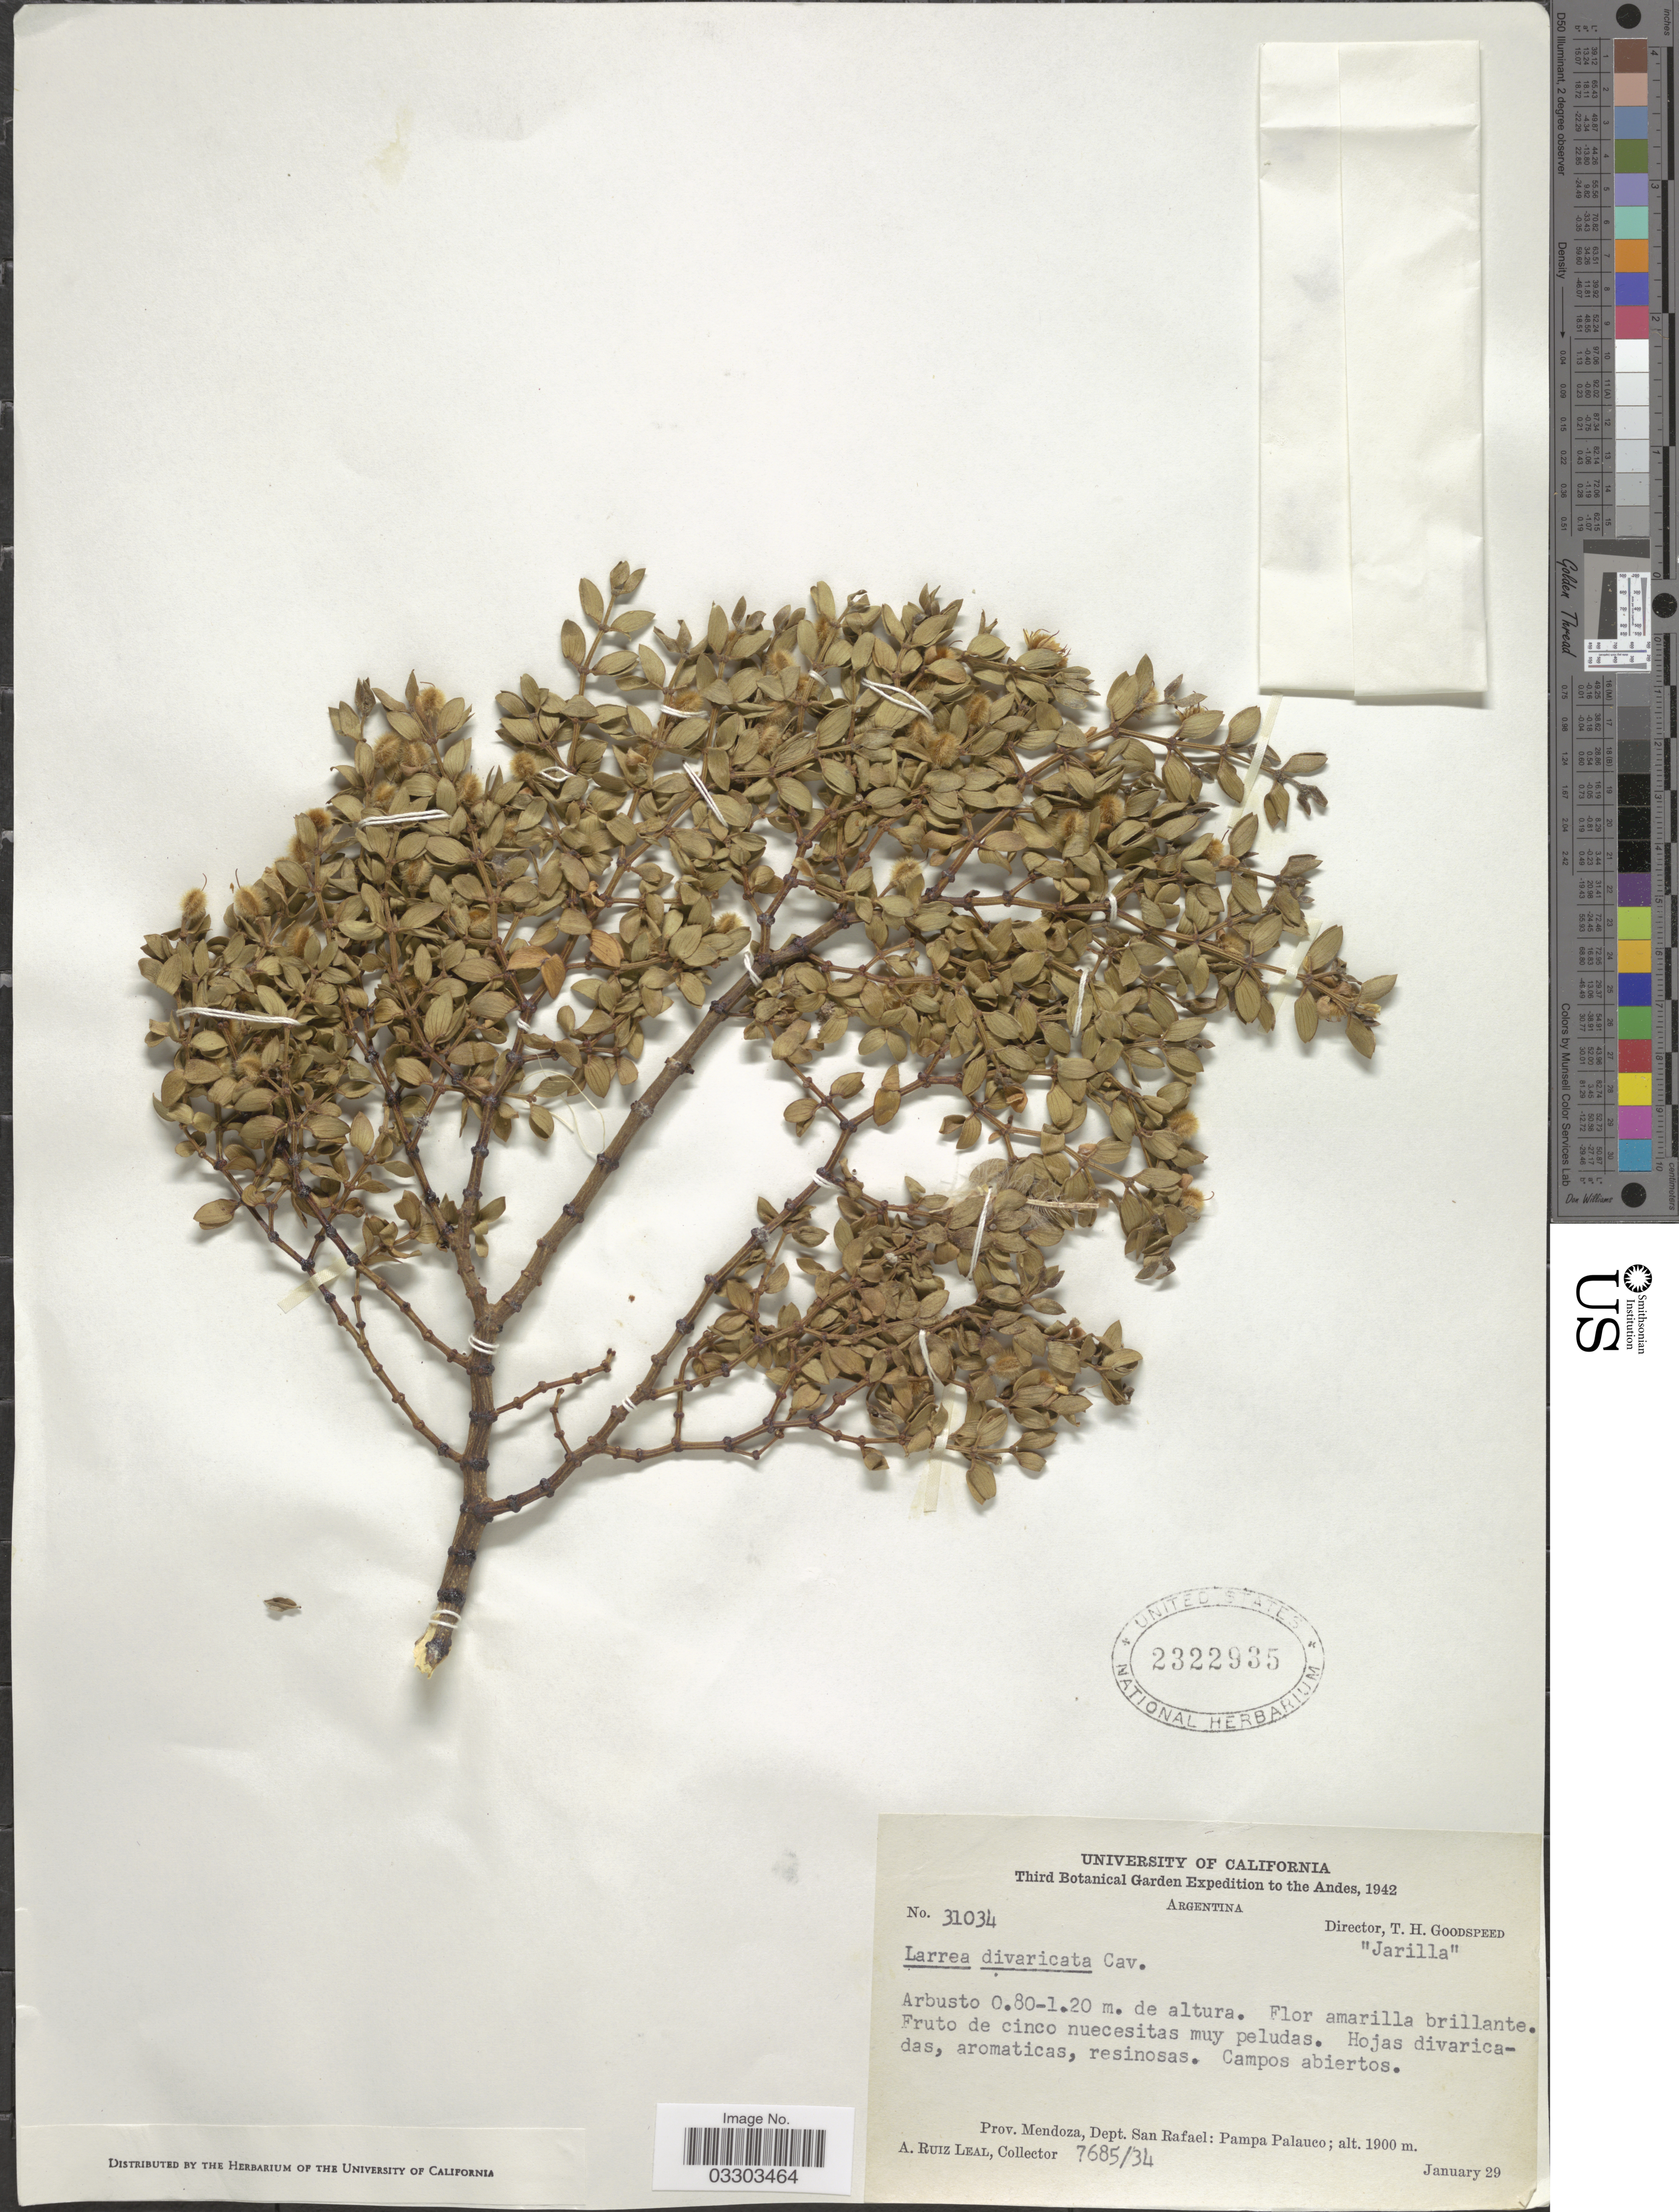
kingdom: Plantae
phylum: Tracheophyta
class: Magnoliopsida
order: Zygophyllales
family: Zygophyllaceae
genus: Larrea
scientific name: Larrea divaricata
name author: Cav.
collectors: A. Ruiz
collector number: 7685/34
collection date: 1942-01-29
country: Argentina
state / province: Mendoza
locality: Andes. Dept. San Rafael: Pampa Palauco.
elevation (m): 1900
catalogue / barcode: US 2322935